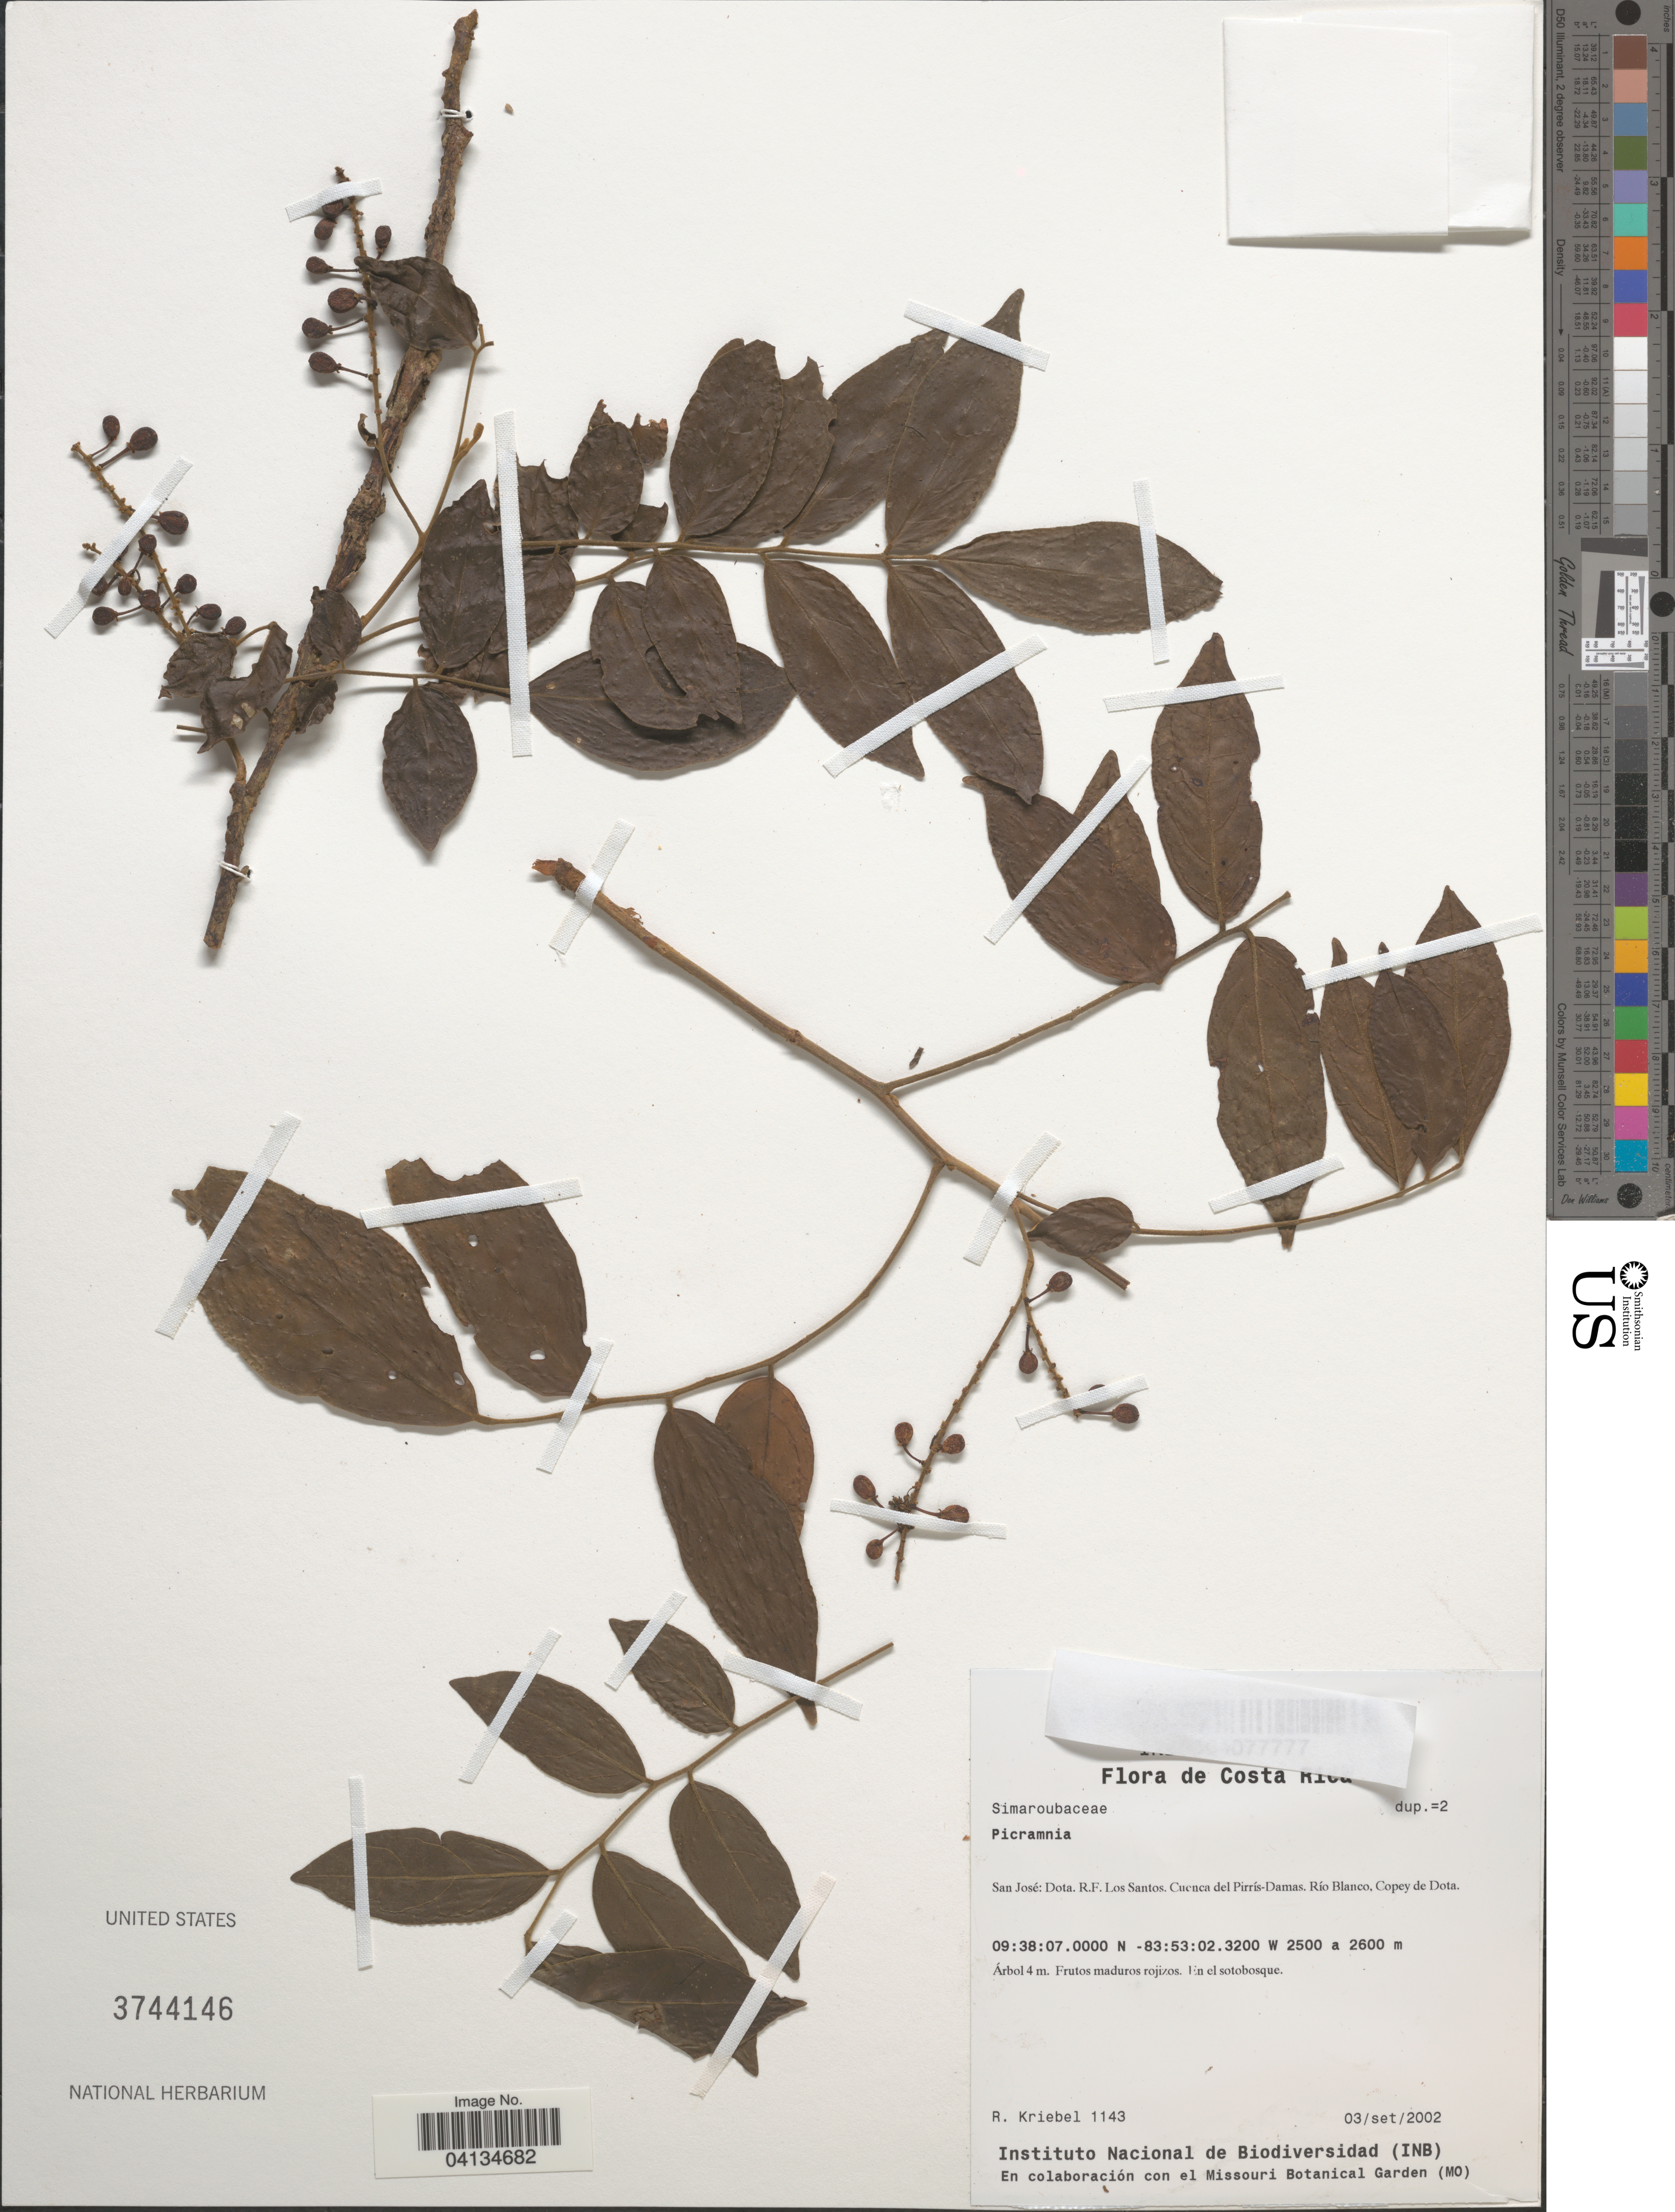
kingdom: Plantae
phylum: Tracheophyta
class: Magnoliopsida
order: Picramniales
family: Picramniaceae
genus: Picramnia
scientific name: Picramnia sp.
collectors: R. Kriebel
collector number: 1143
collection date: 2002-09-03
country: Costa Rica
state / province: San José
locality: Dota. R.F. Los Santos. Cuenca del Pirrís-Damas. Río Blanco, Copey de Dota.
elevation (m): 2500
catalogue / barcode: US 3744146